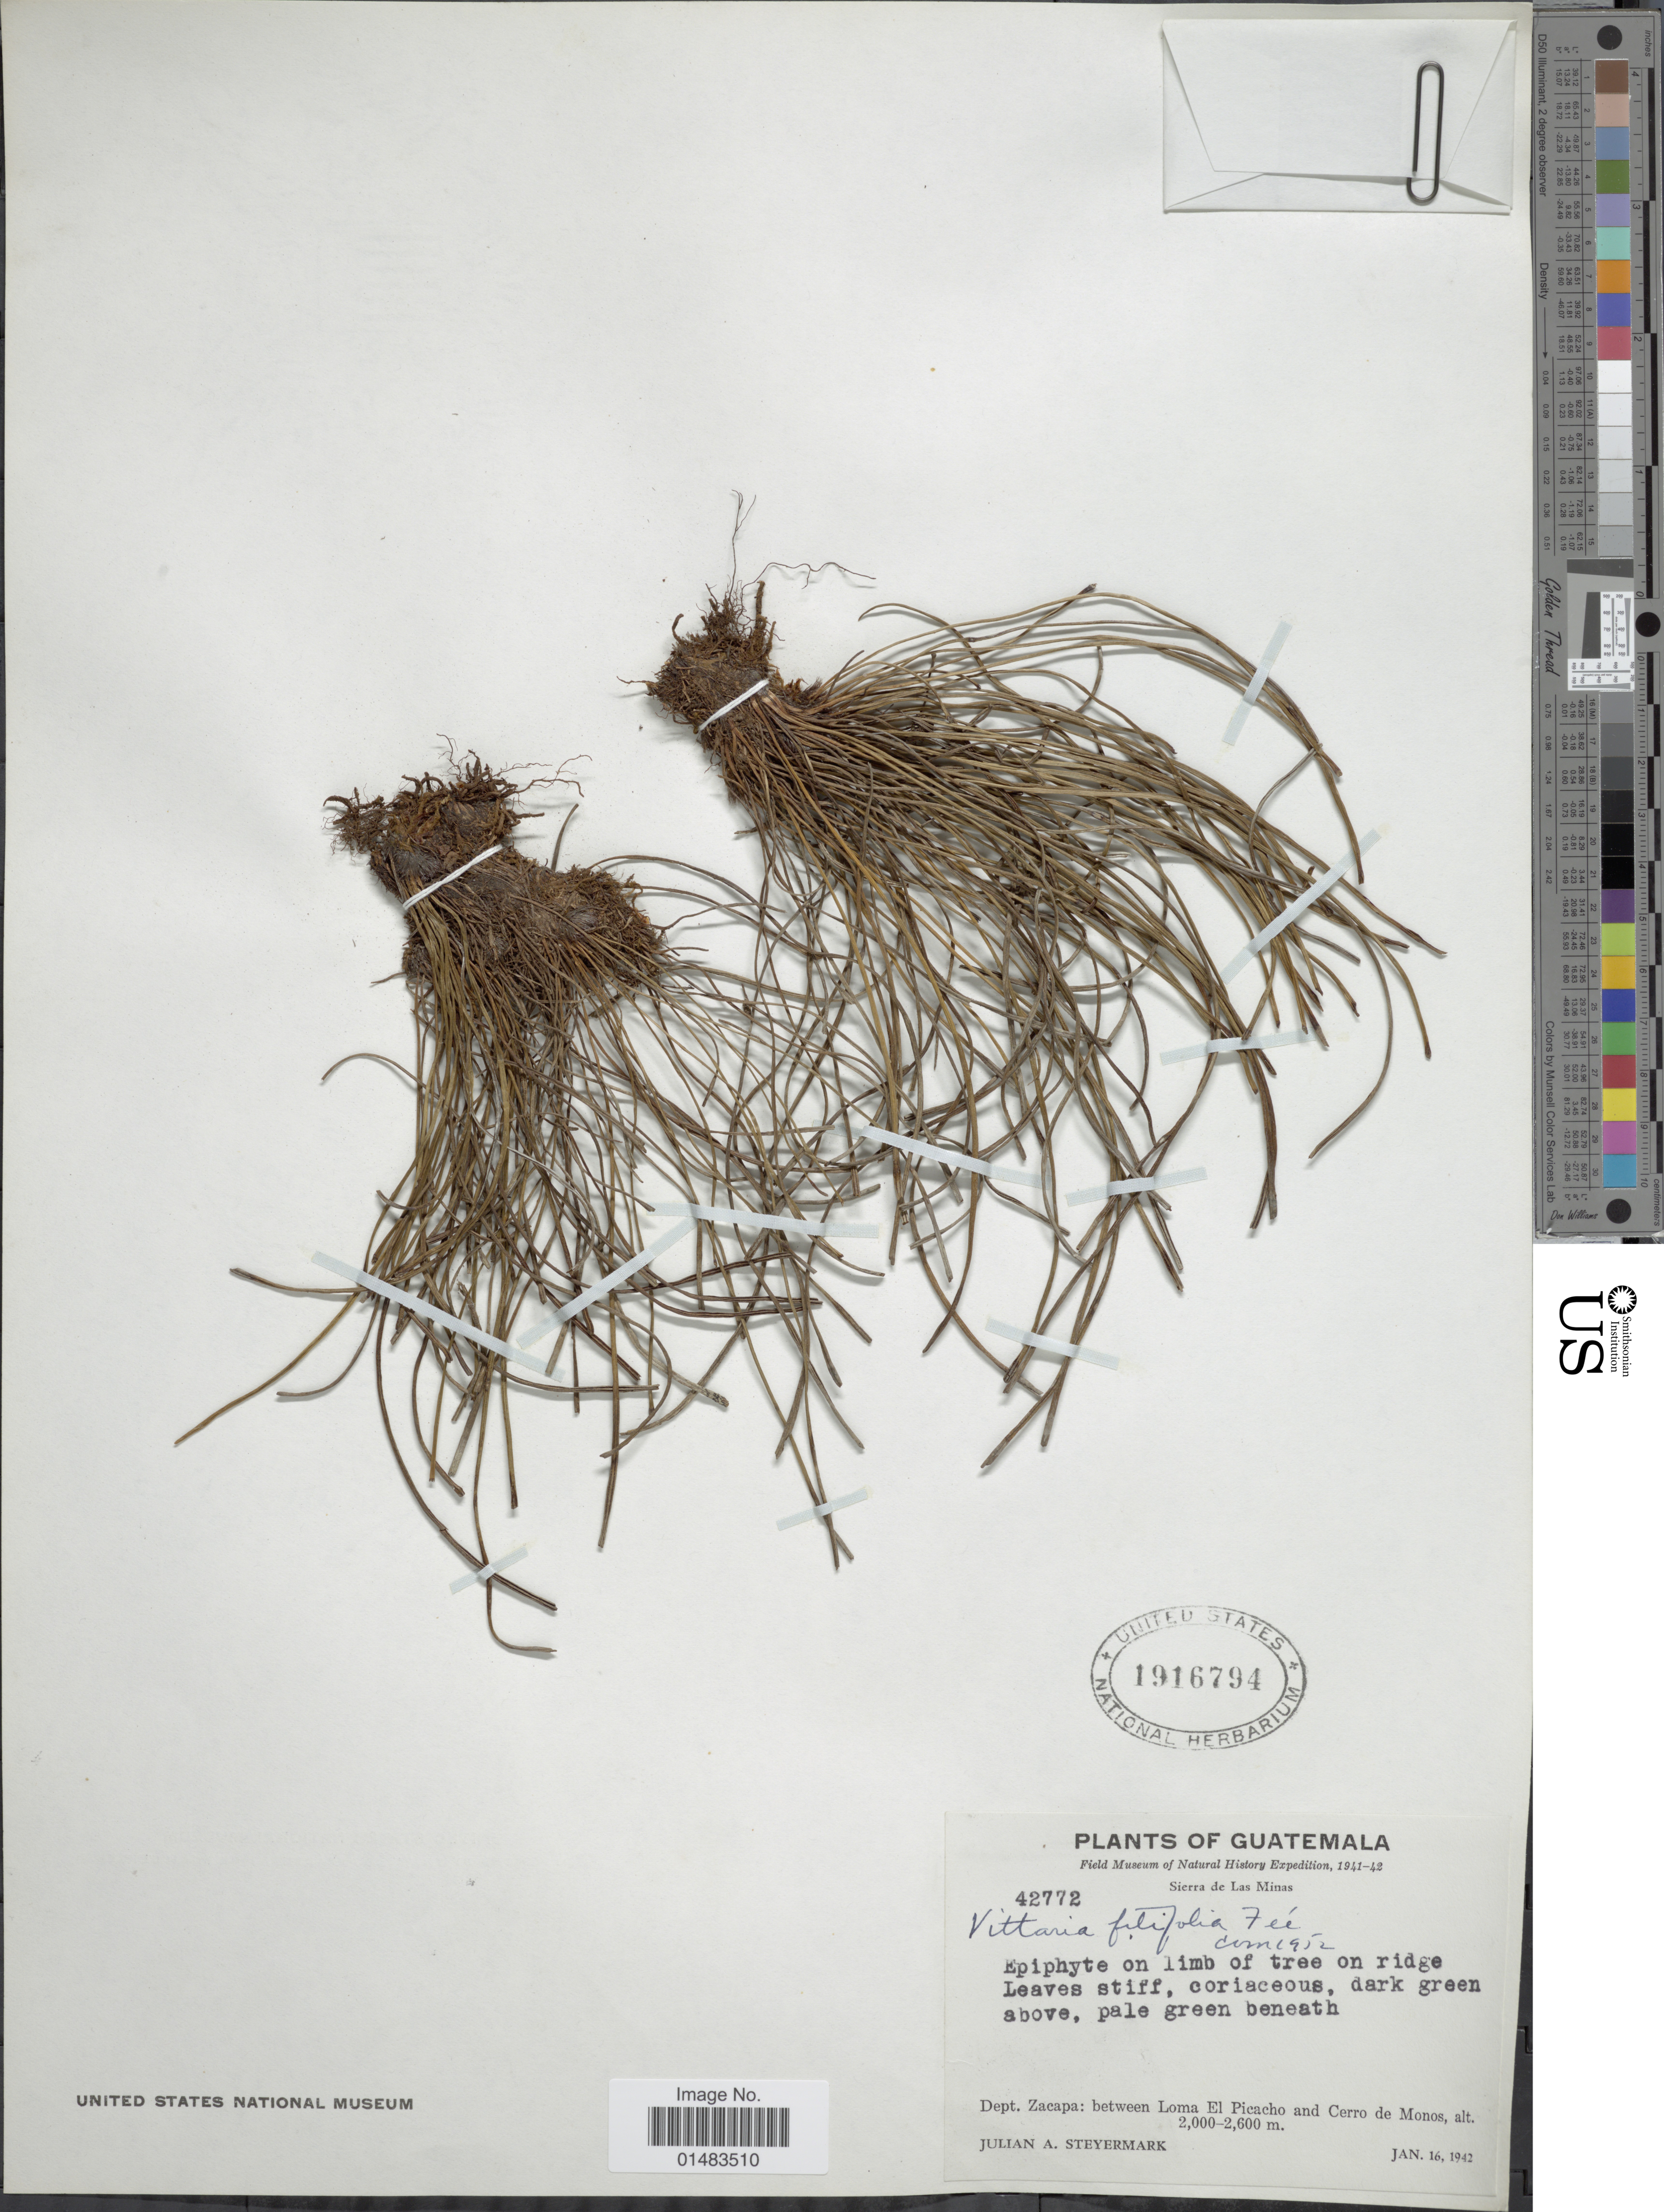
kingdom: Plantae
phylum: Tracheophyta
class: Polypodiopsida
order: Polypodiales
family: Pteridaceae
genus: Vittaria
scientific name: Vittaria graminifolia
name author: Kaulf.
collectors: J. Steyermark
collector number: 42772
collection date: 1942-01-16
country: Guatemala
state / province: Zacapa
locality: Guatemala, Sierra La Minas, between Loma El Picacho and Cerro de Monos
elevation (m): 2000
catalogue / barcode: US 1916794